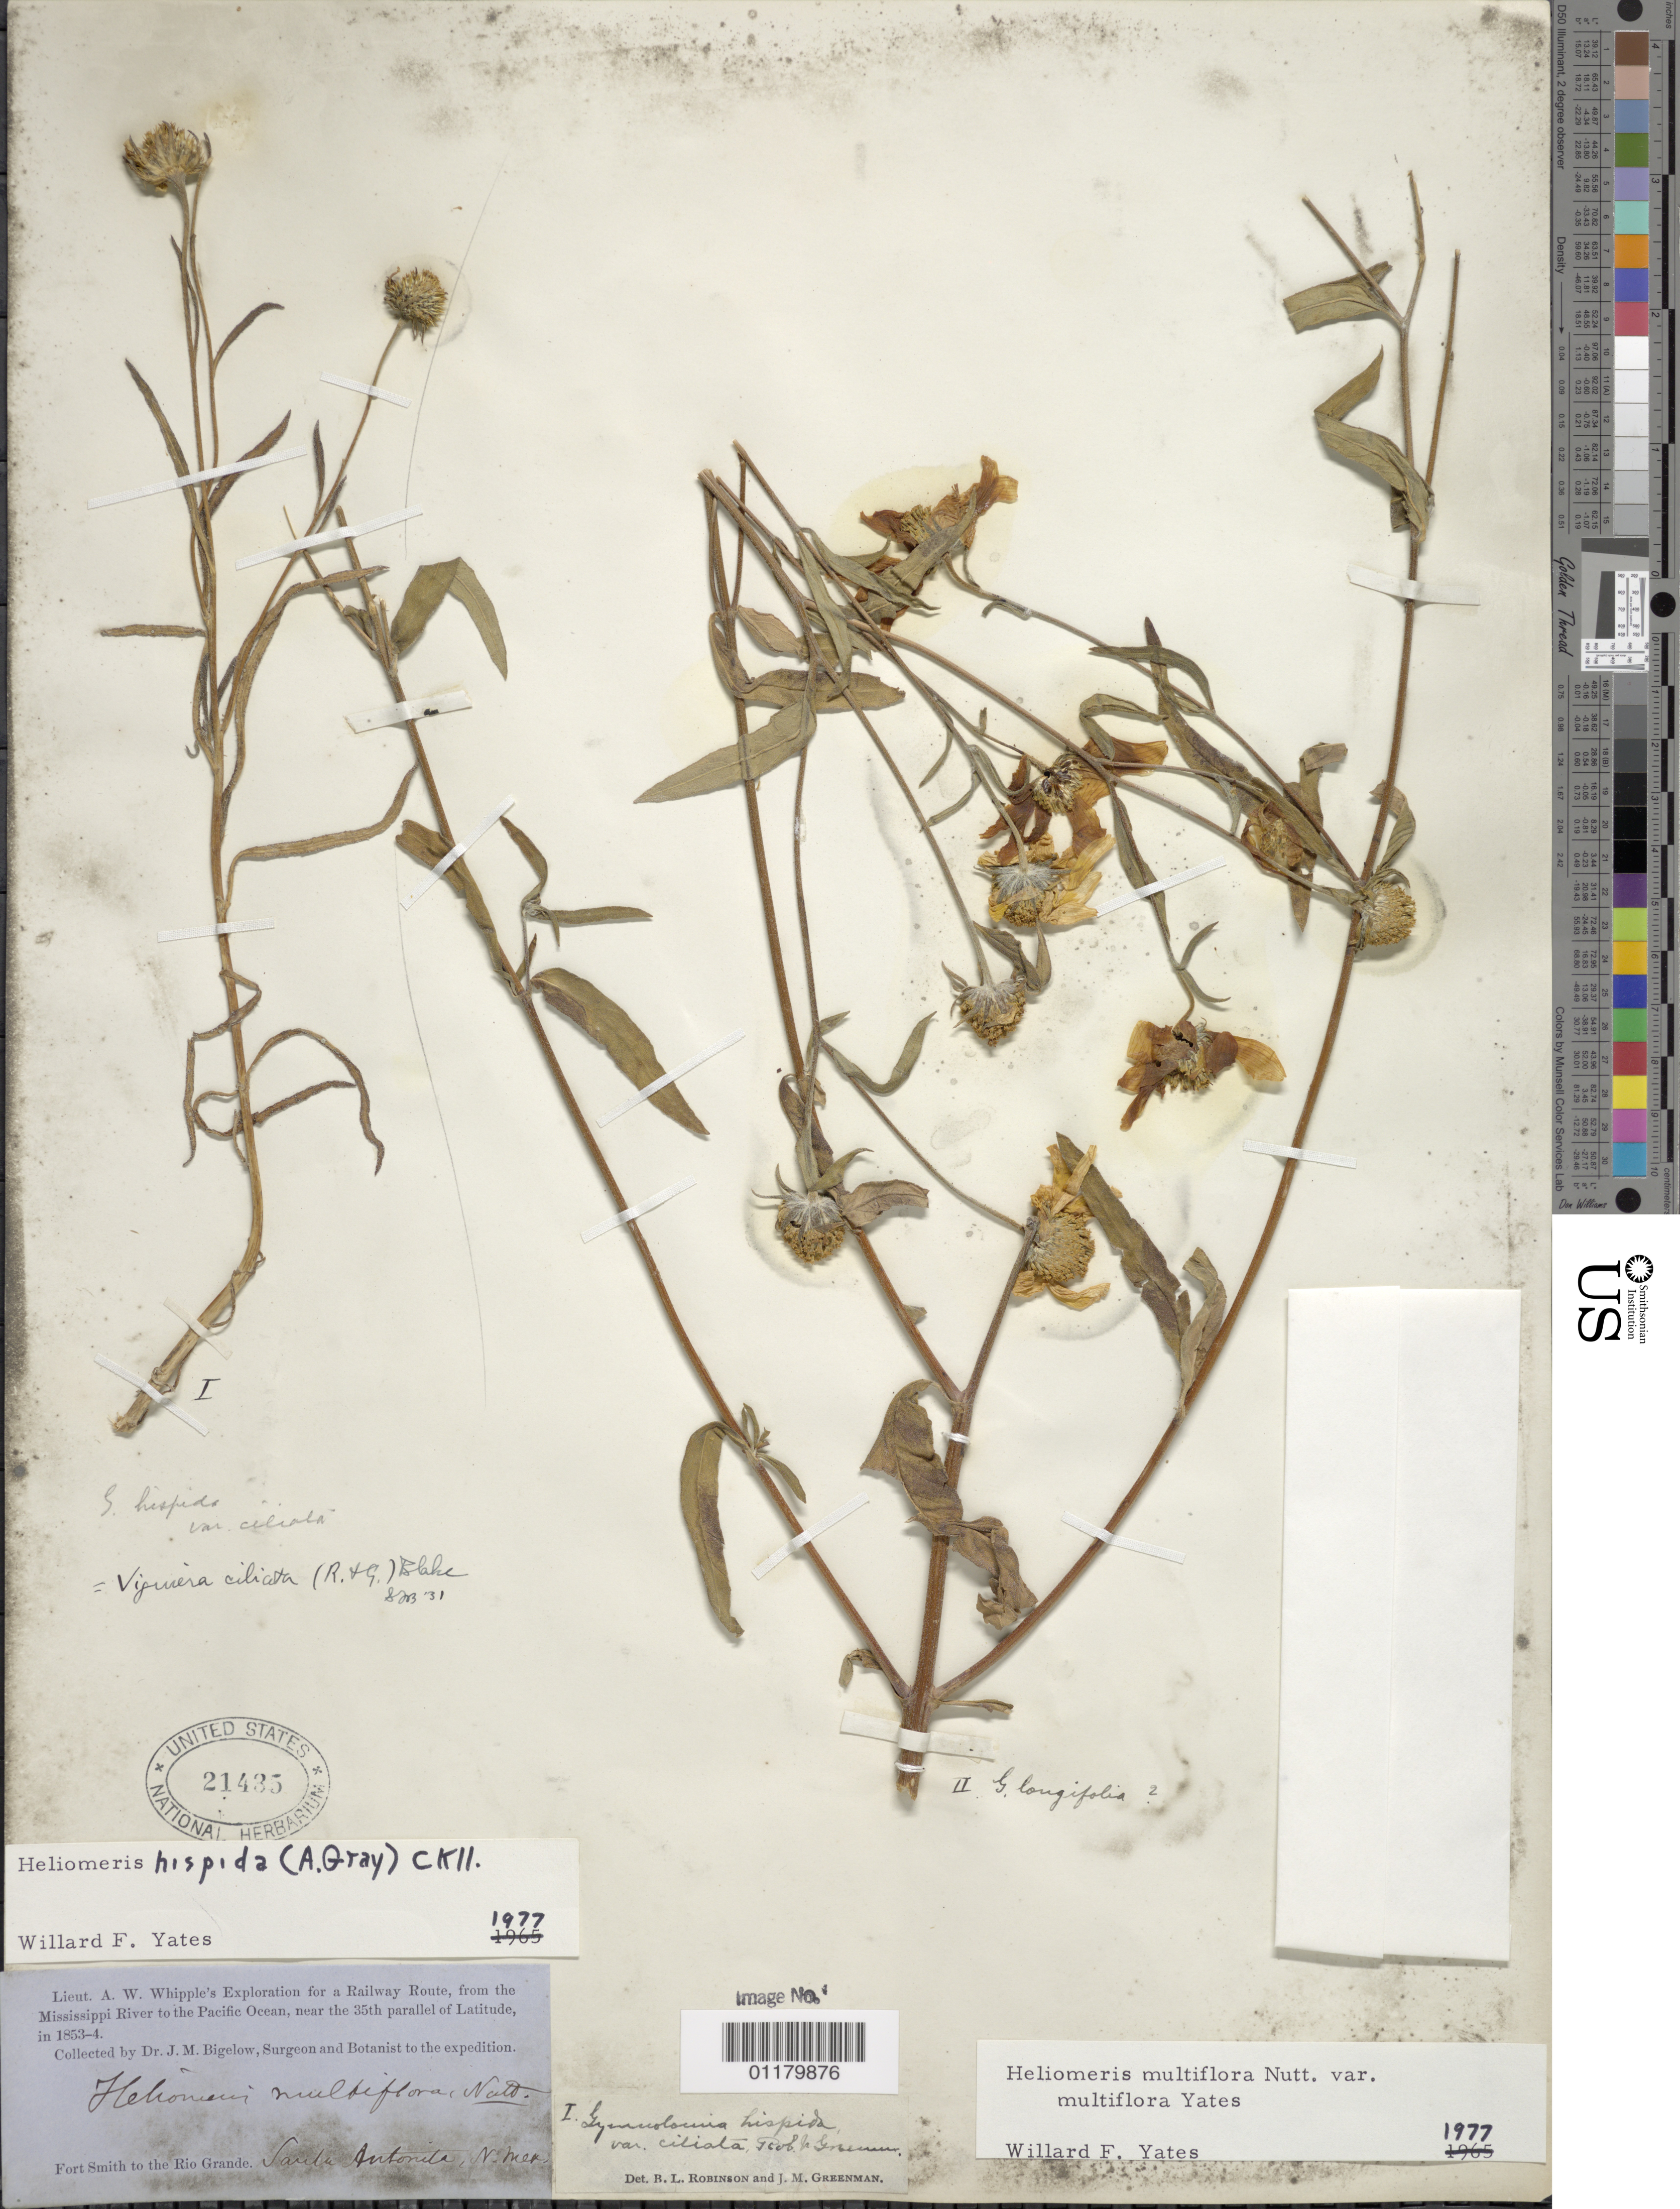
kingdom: Plantae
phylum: Tracheophyta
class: Magnoliopsida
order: Asterales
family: Asteraceae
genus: Heliomeris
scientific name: Heliomeris hispida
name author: (A. Gray) Cockerell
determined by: Yates, W. F.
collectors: J. M. Bigelow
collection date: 1853/1854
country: United States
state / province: New Mexico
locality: Fort Smith to Rio Grande, San Antonito.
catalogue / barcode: US 21435